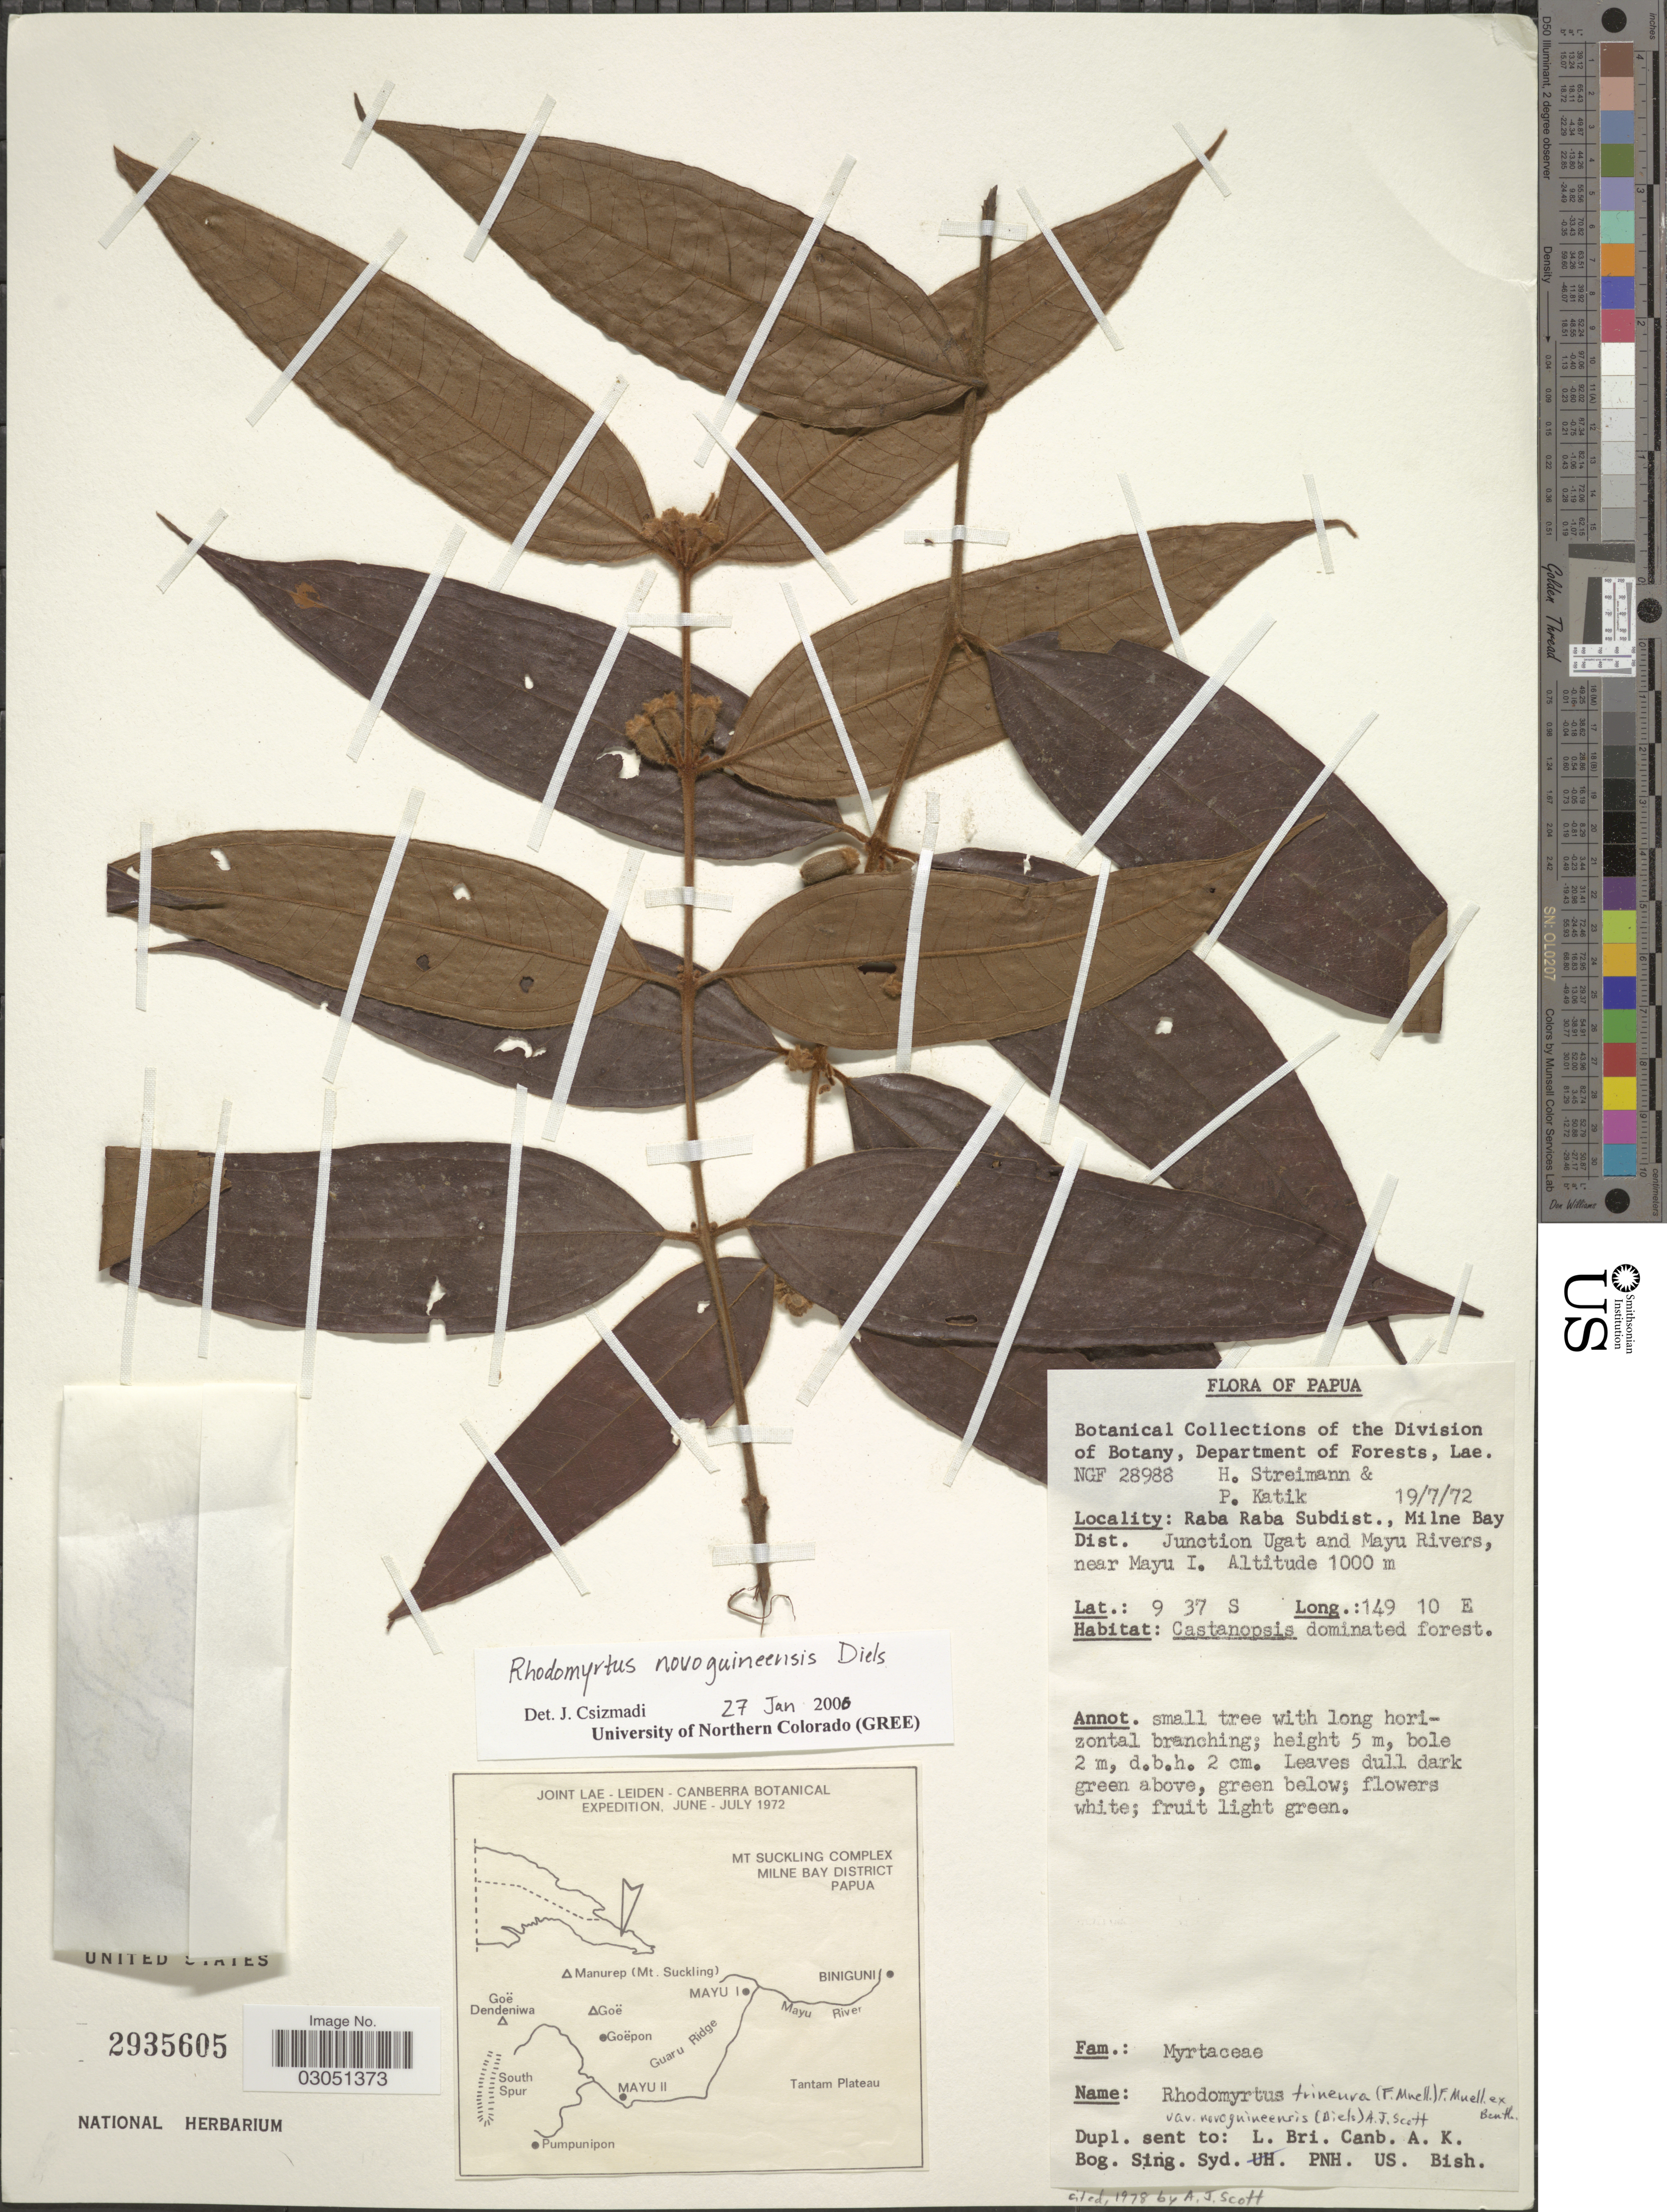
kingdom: Plantae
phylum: Tracheophyta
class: Magnoliopsida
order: Myrtales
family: Myrtaceae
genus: Rhodomyrtus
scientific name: Rhodomyrtus trineura var. novoguineensis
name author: (F. Muell.) F. Muell. ex Benth.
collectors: H. Streimann & P. Katik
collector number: NGF28988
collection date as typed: Transcribed d/m/y: 19/7/72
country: Papua New Guinea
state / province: Milne Bay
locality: Raba Raba Subdist., Milne Bay Dist. Junction Ugat and Mayu Rivers, near Mayu I.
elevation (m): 1000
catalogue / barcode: US 2935605